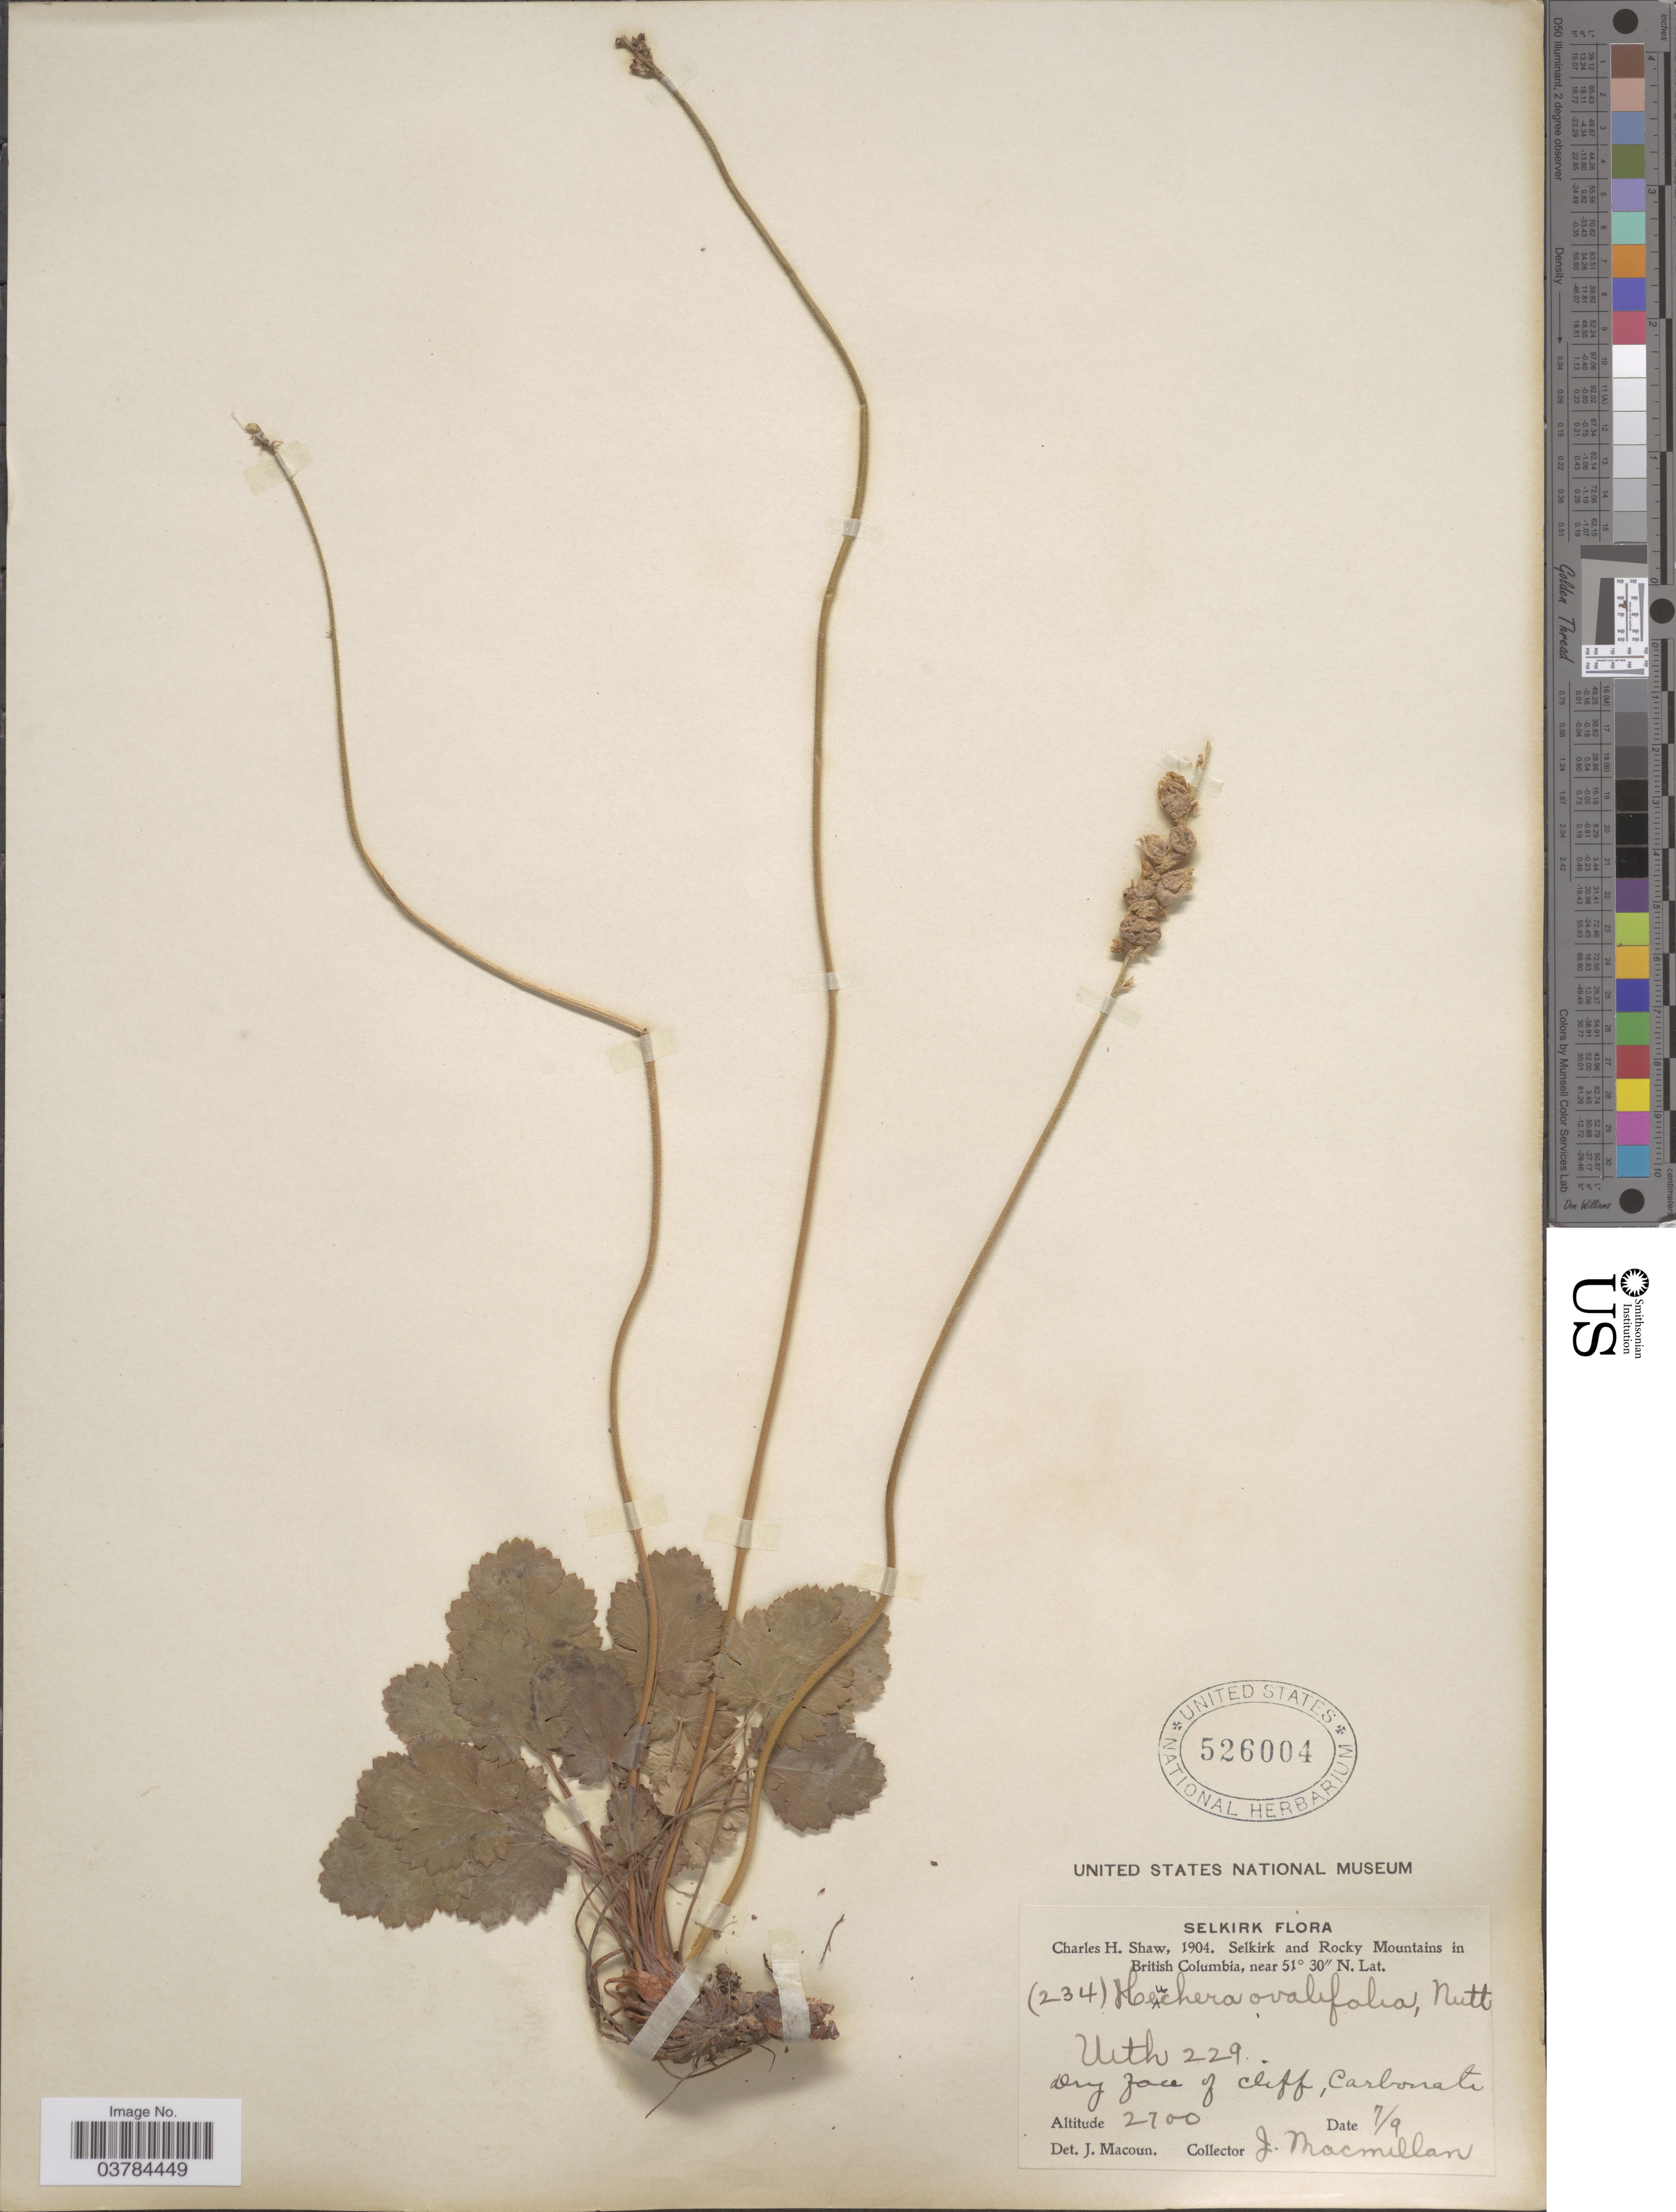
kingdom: Plantae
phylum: Tracheophyta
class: Magnoliopsida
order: Saxifragales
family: Saxifragaceae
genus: Heuchera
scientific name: Heuchera glabella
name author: Torr. & A. Gray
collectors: J. Macmillan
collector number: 234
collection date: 1904-09-07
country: Canada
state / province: British Columbia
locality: Selkirk and Rocky Mountains in British Columbia. Carbonate.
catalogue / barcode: US 526004